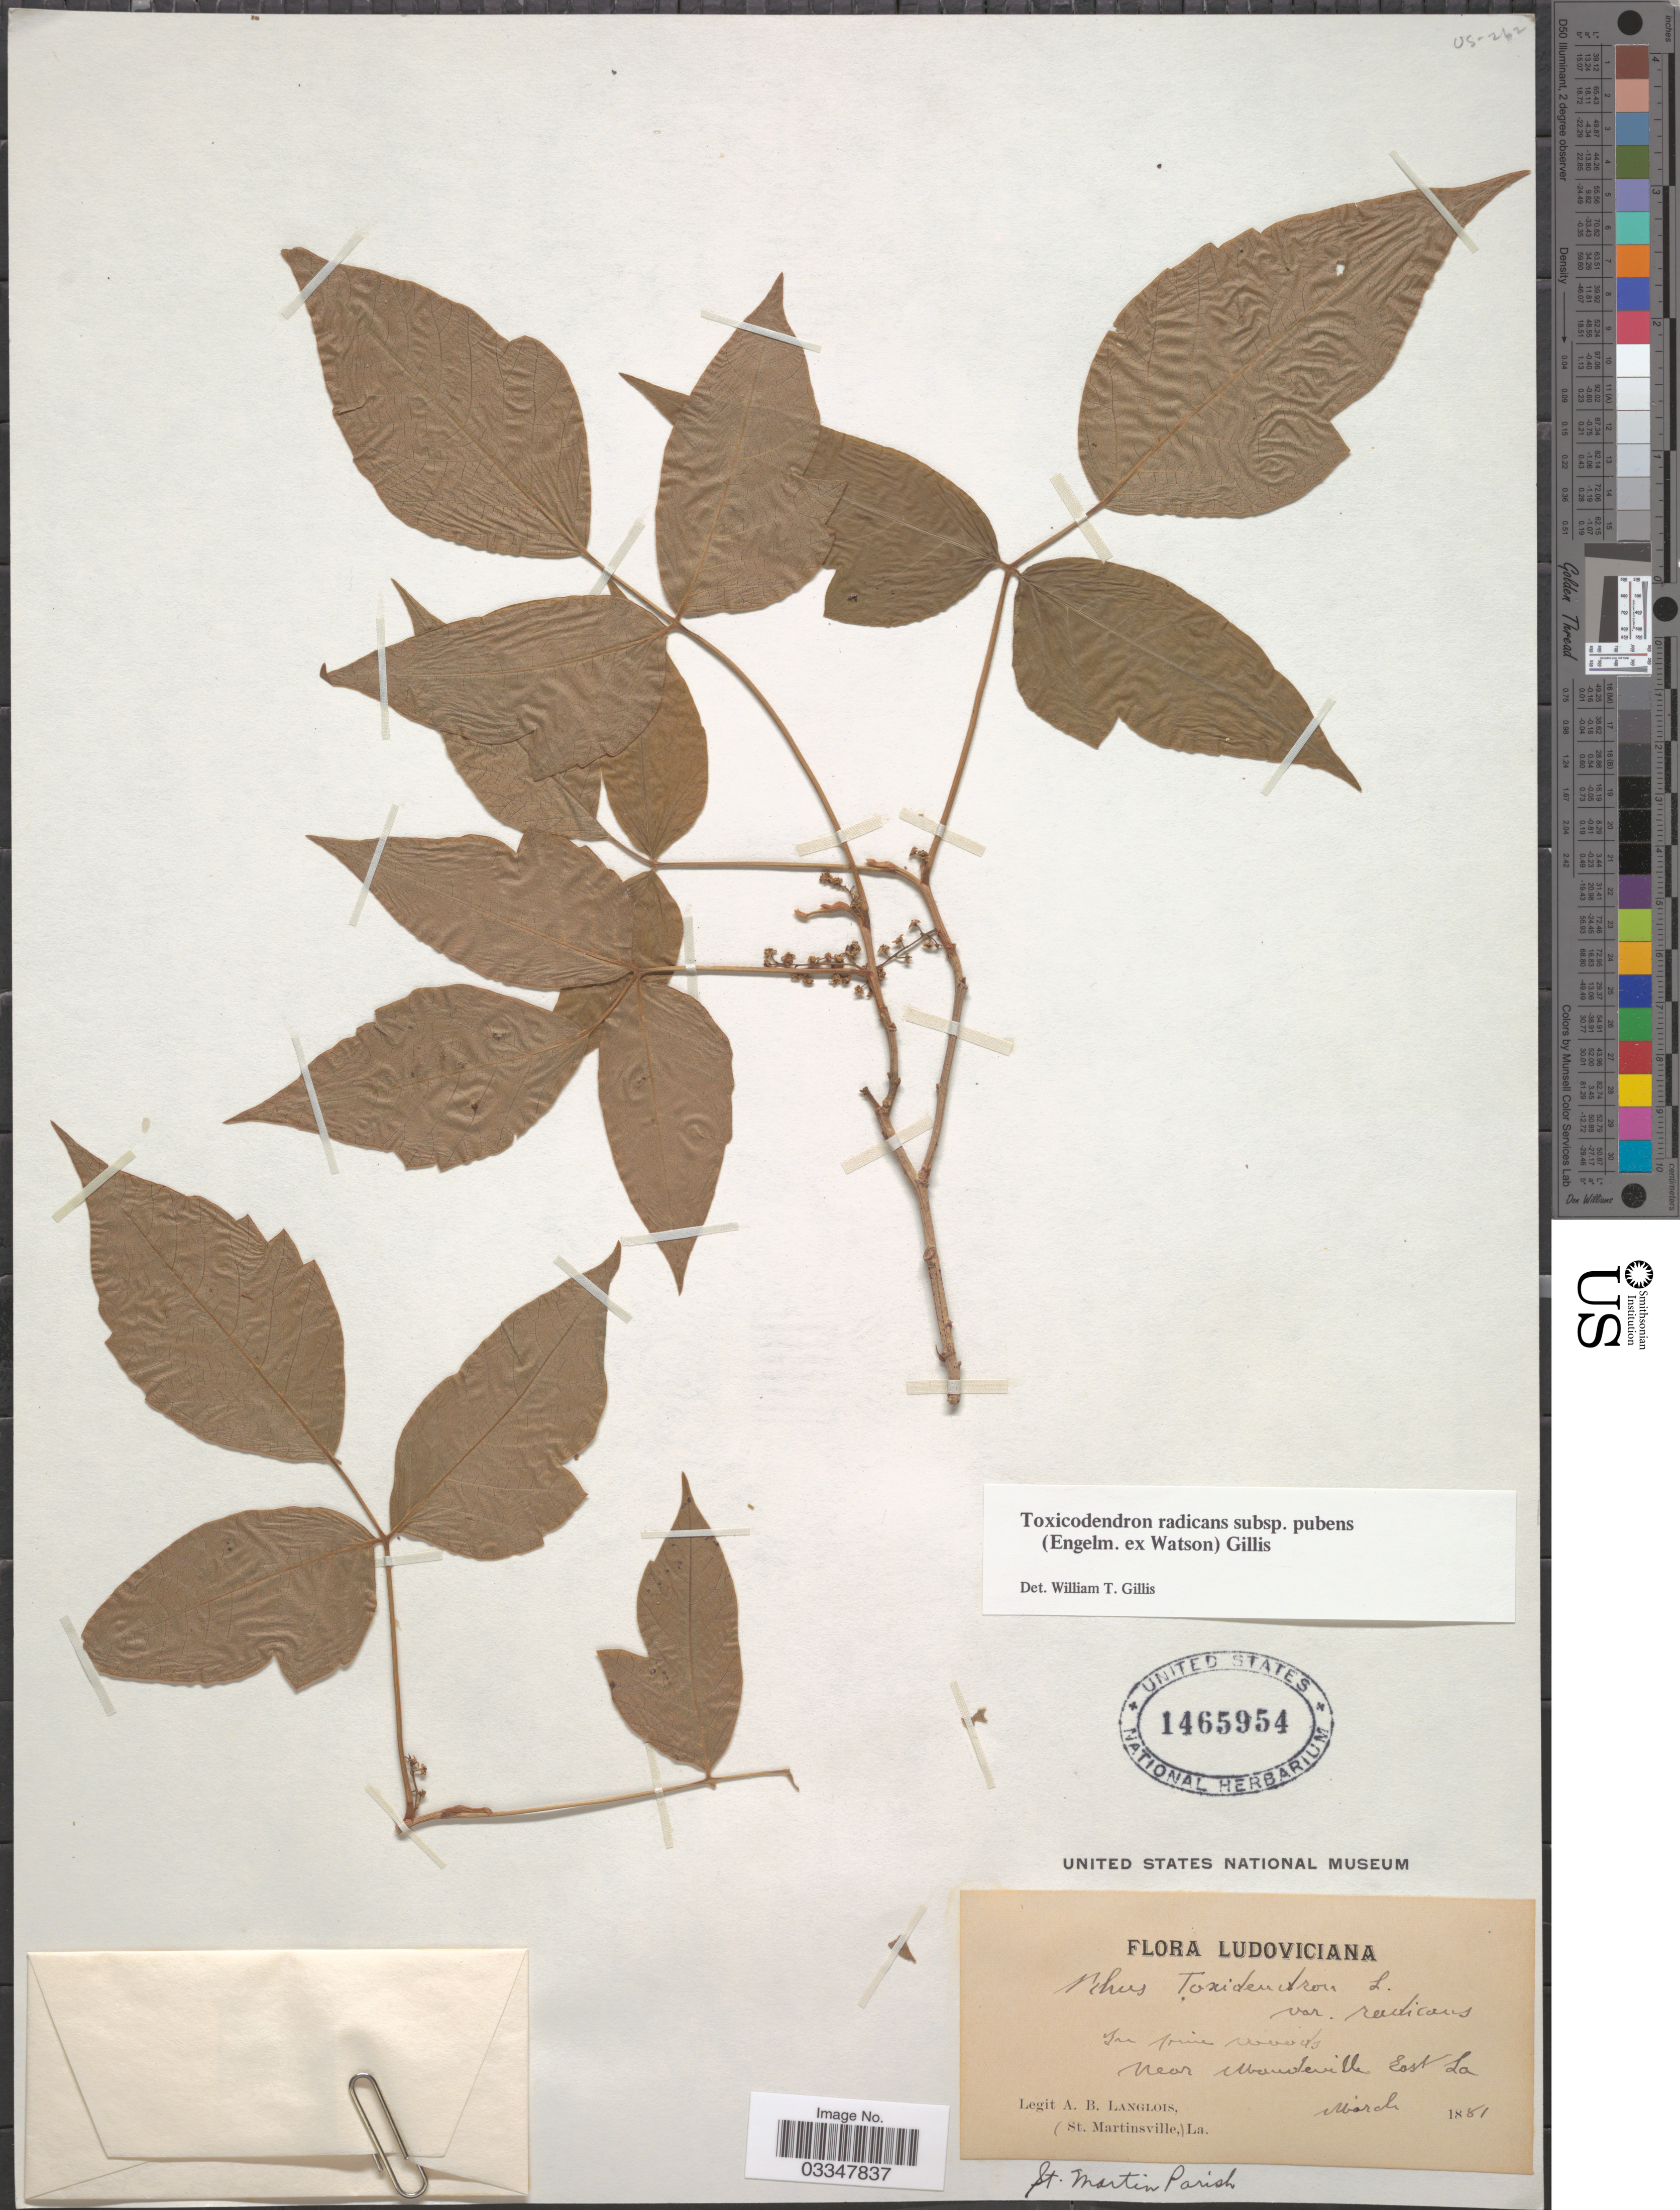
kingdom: Plantae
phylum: Tracheophyta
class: Magnoliopsida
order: Sapindales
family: Anacardiaceae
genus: Toxicodendron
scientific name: Toxicodendron radicans subsp. pubens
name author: (Engelm. ex S. Watson) Gillis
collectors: A. Langlois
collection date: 1881-03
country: United States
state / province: Louisiana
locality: Ludoviciana. In pine woods near Mandeville, East La. St. Martin Parish.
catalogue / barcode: US 1465954